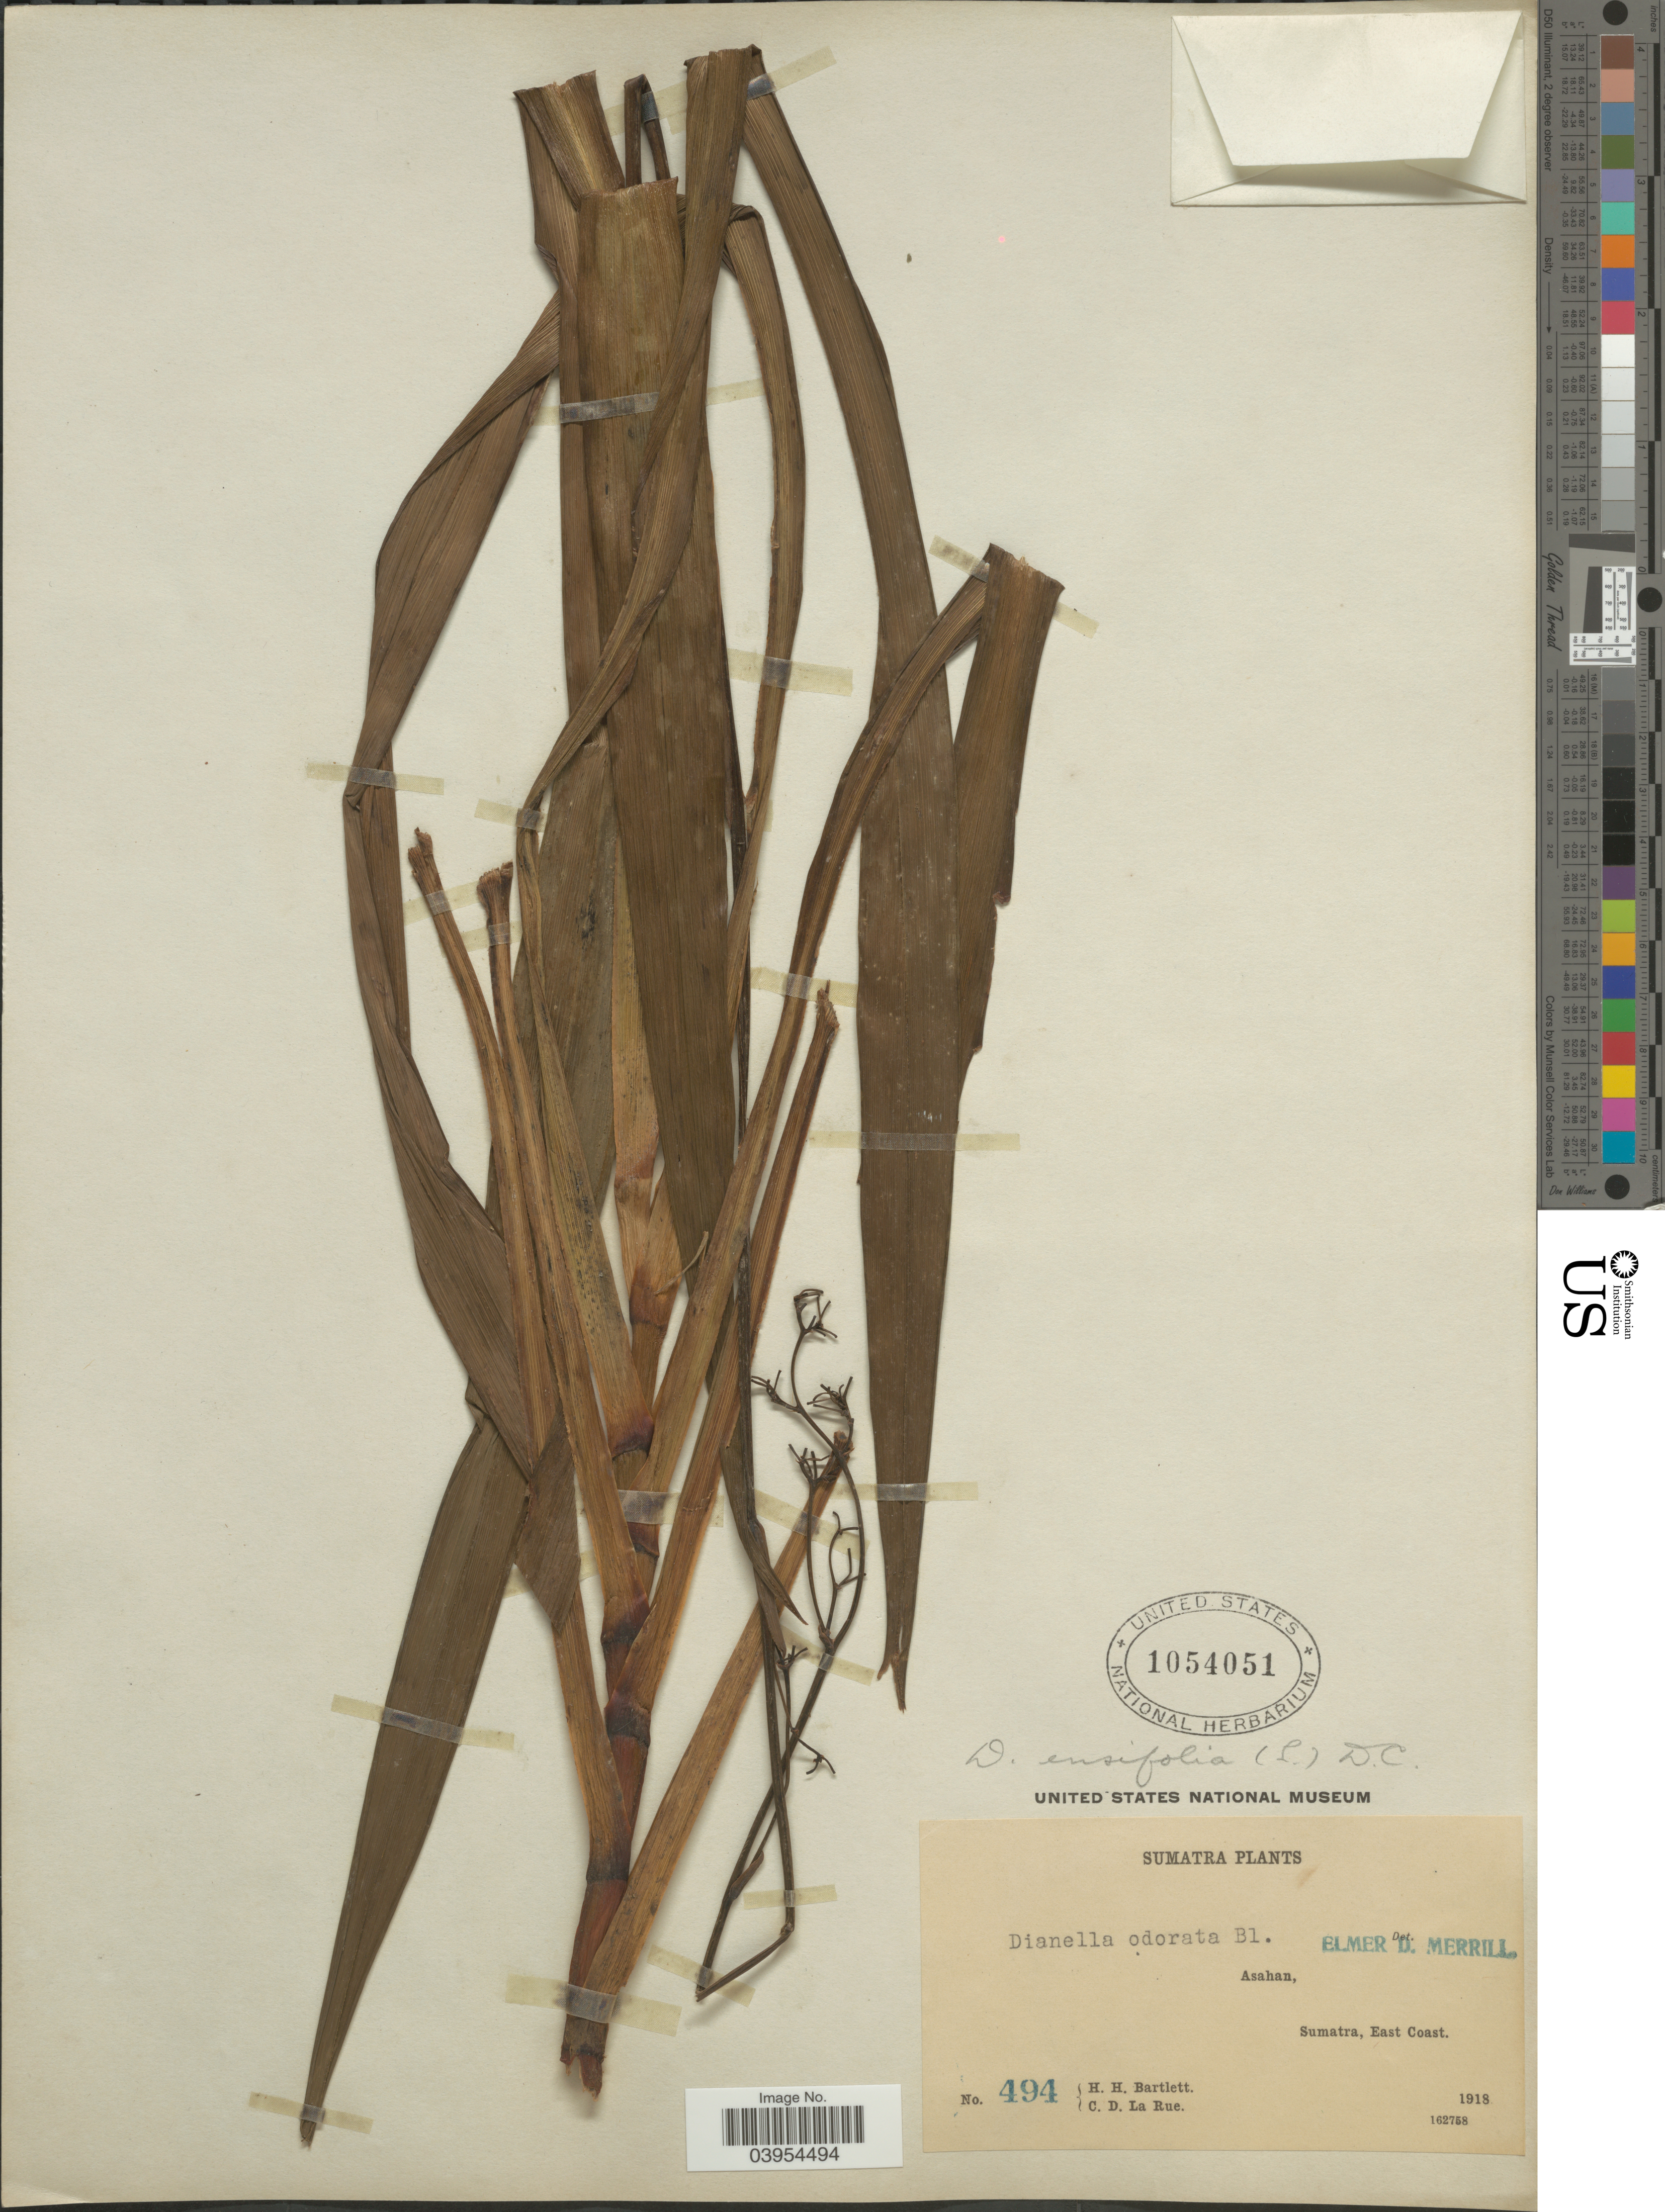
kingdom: Plantae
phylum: Tracheophyta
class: Liliopsida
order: Asparagales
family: Asphodelaceae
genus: Dianella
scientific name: Dianella ensifolia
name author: (L.) DC.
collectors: H. H. Bartlett & C. La Rue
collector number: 494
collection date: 1918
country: Indonesia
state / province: Sumatra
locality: Asahan. Sumatra, East Coast.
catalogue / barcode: US 1054051